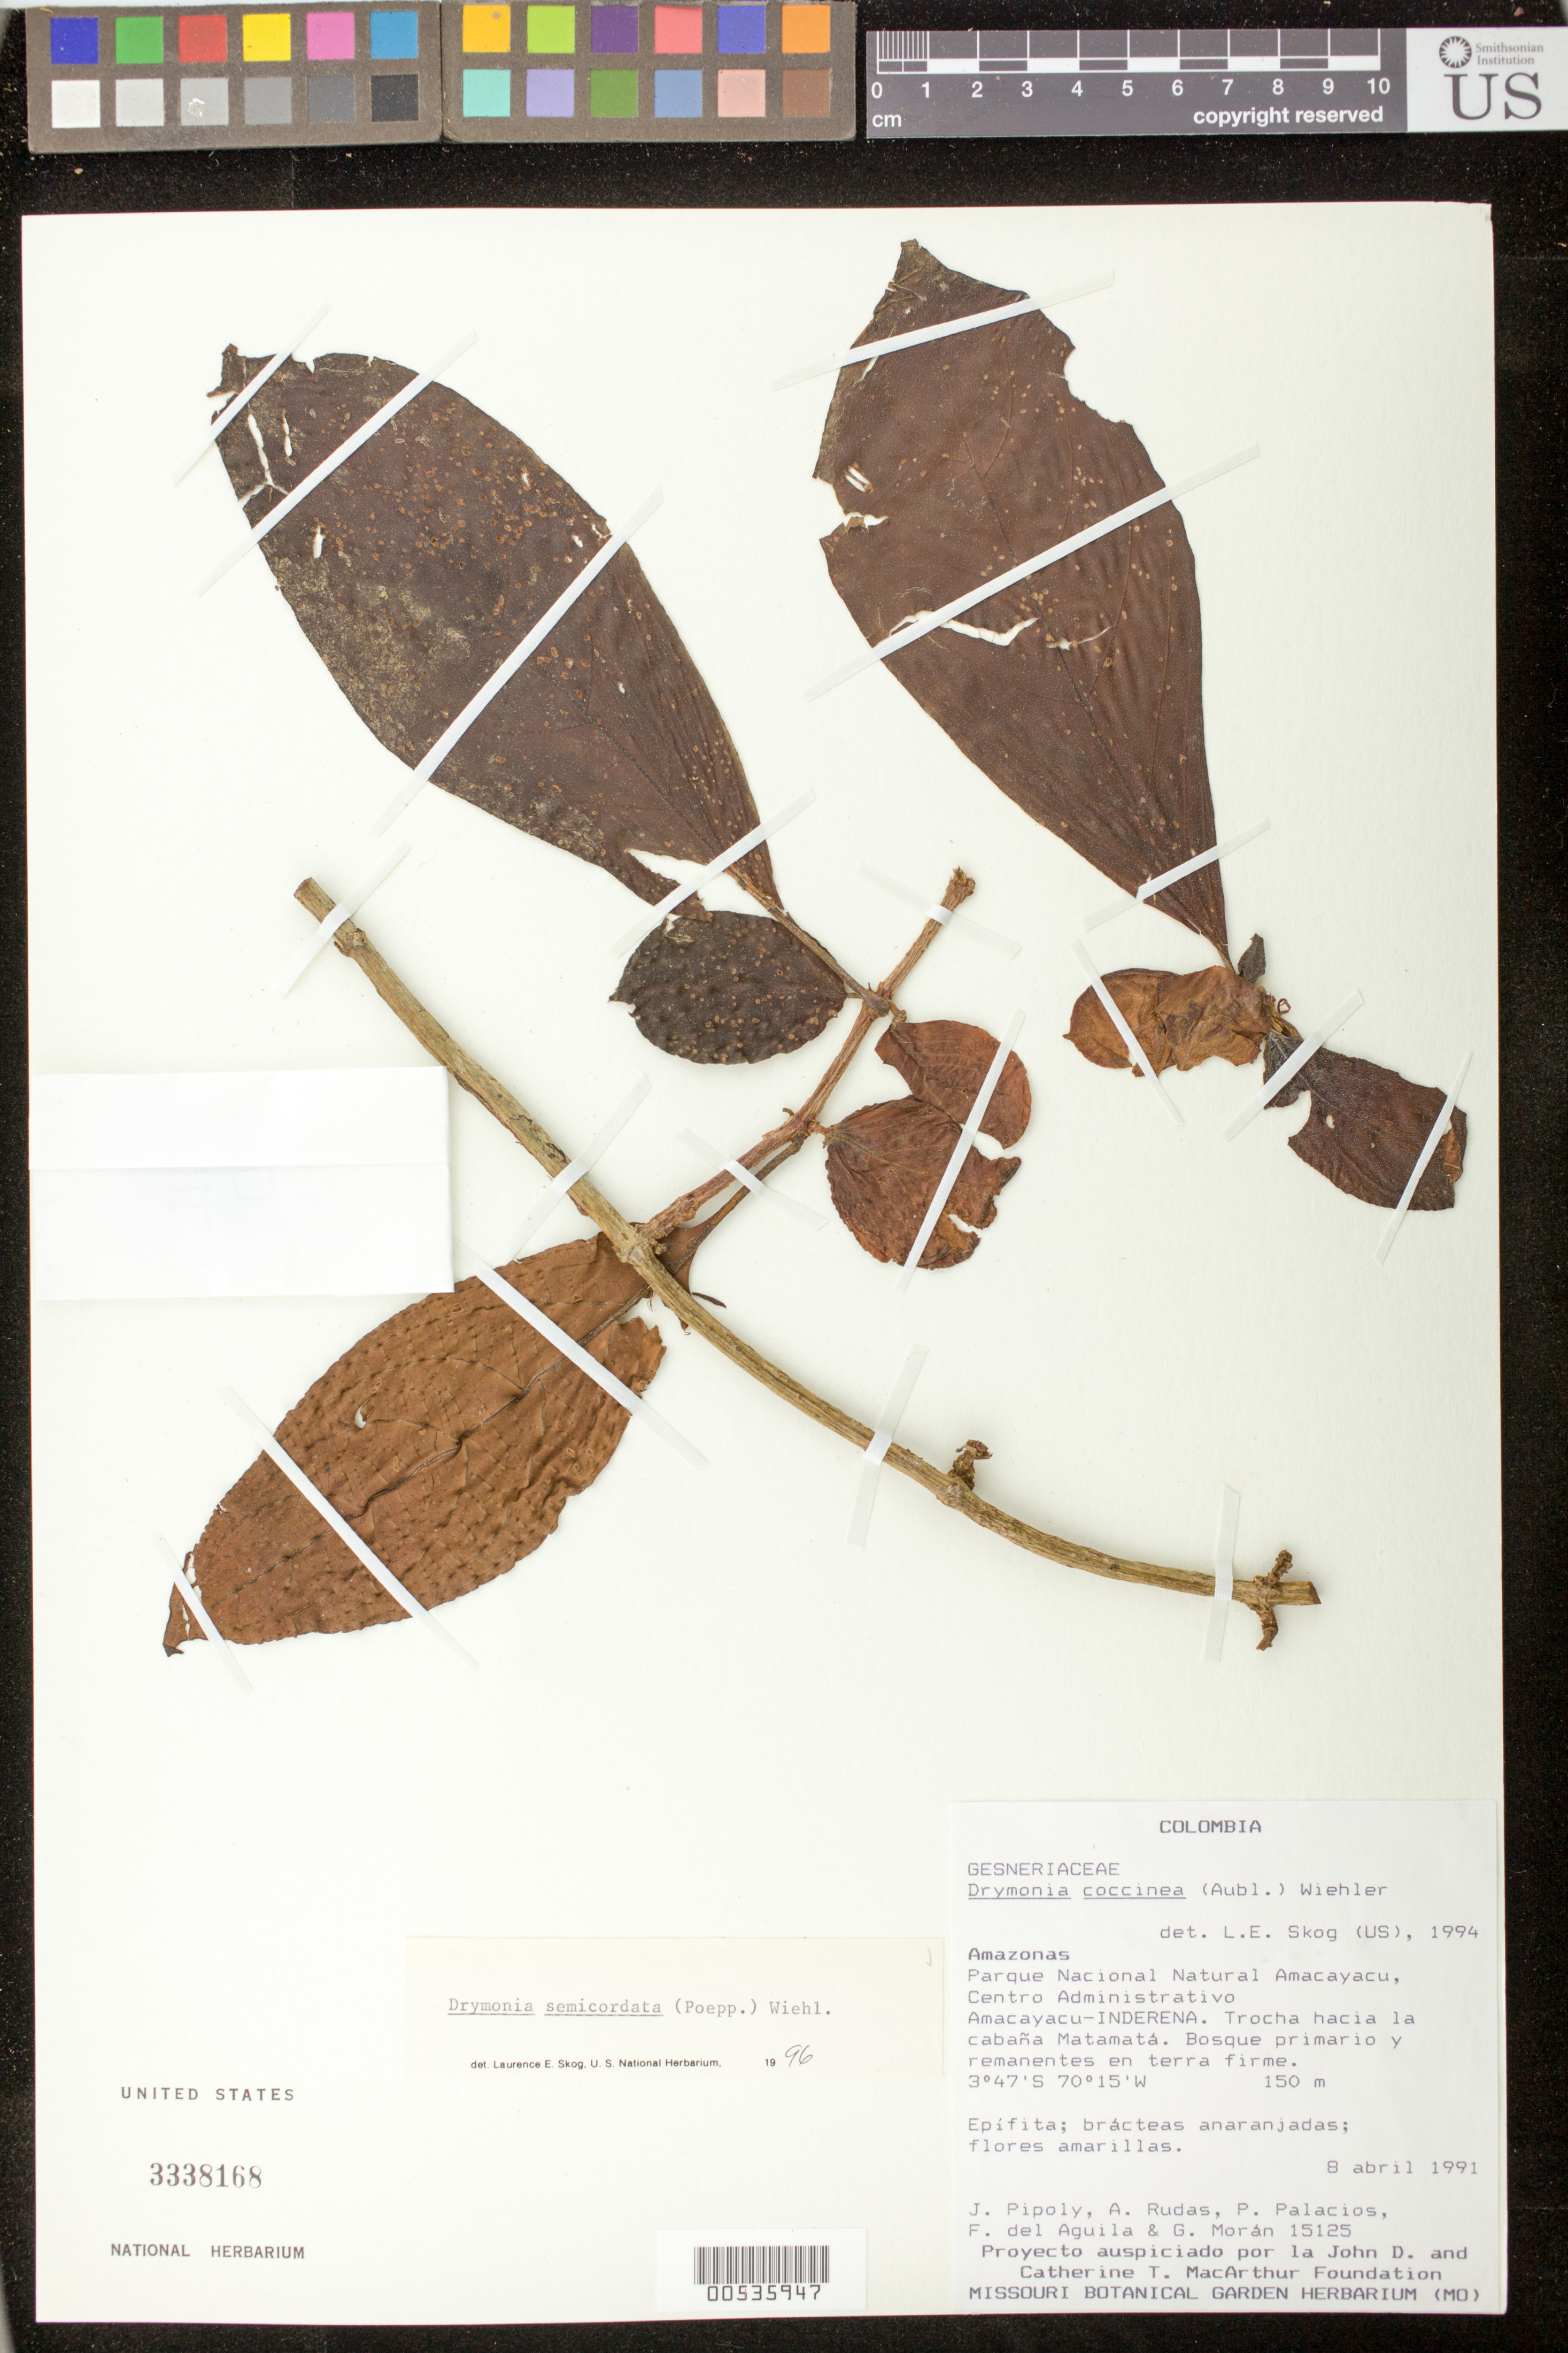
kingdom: Plantae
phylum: Tracheophyta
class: Magnoliopsida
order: Lamiales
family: Gesneriaceae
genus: Drymonia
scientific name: Drymonia semicordata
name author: (Poepp.) Wiehler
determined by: Skog, Laurence E.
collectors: J. J. Pipoly, A. Rudas, P. Palacios, F. Aguila & G. Moran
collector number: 15125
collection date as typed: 08 Apr 1991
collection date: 1991-04-08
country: Colombia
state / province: Amazônas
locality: Mpio. de Leticia, Parque Nacional Natural Amacayacu, Centro Administrativo Amacayacu-INDERENA; trocha hacia la cabaña Matamatá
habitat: Bosque primario y remanentes en terra firme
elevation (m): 150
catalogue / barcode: US 3338168